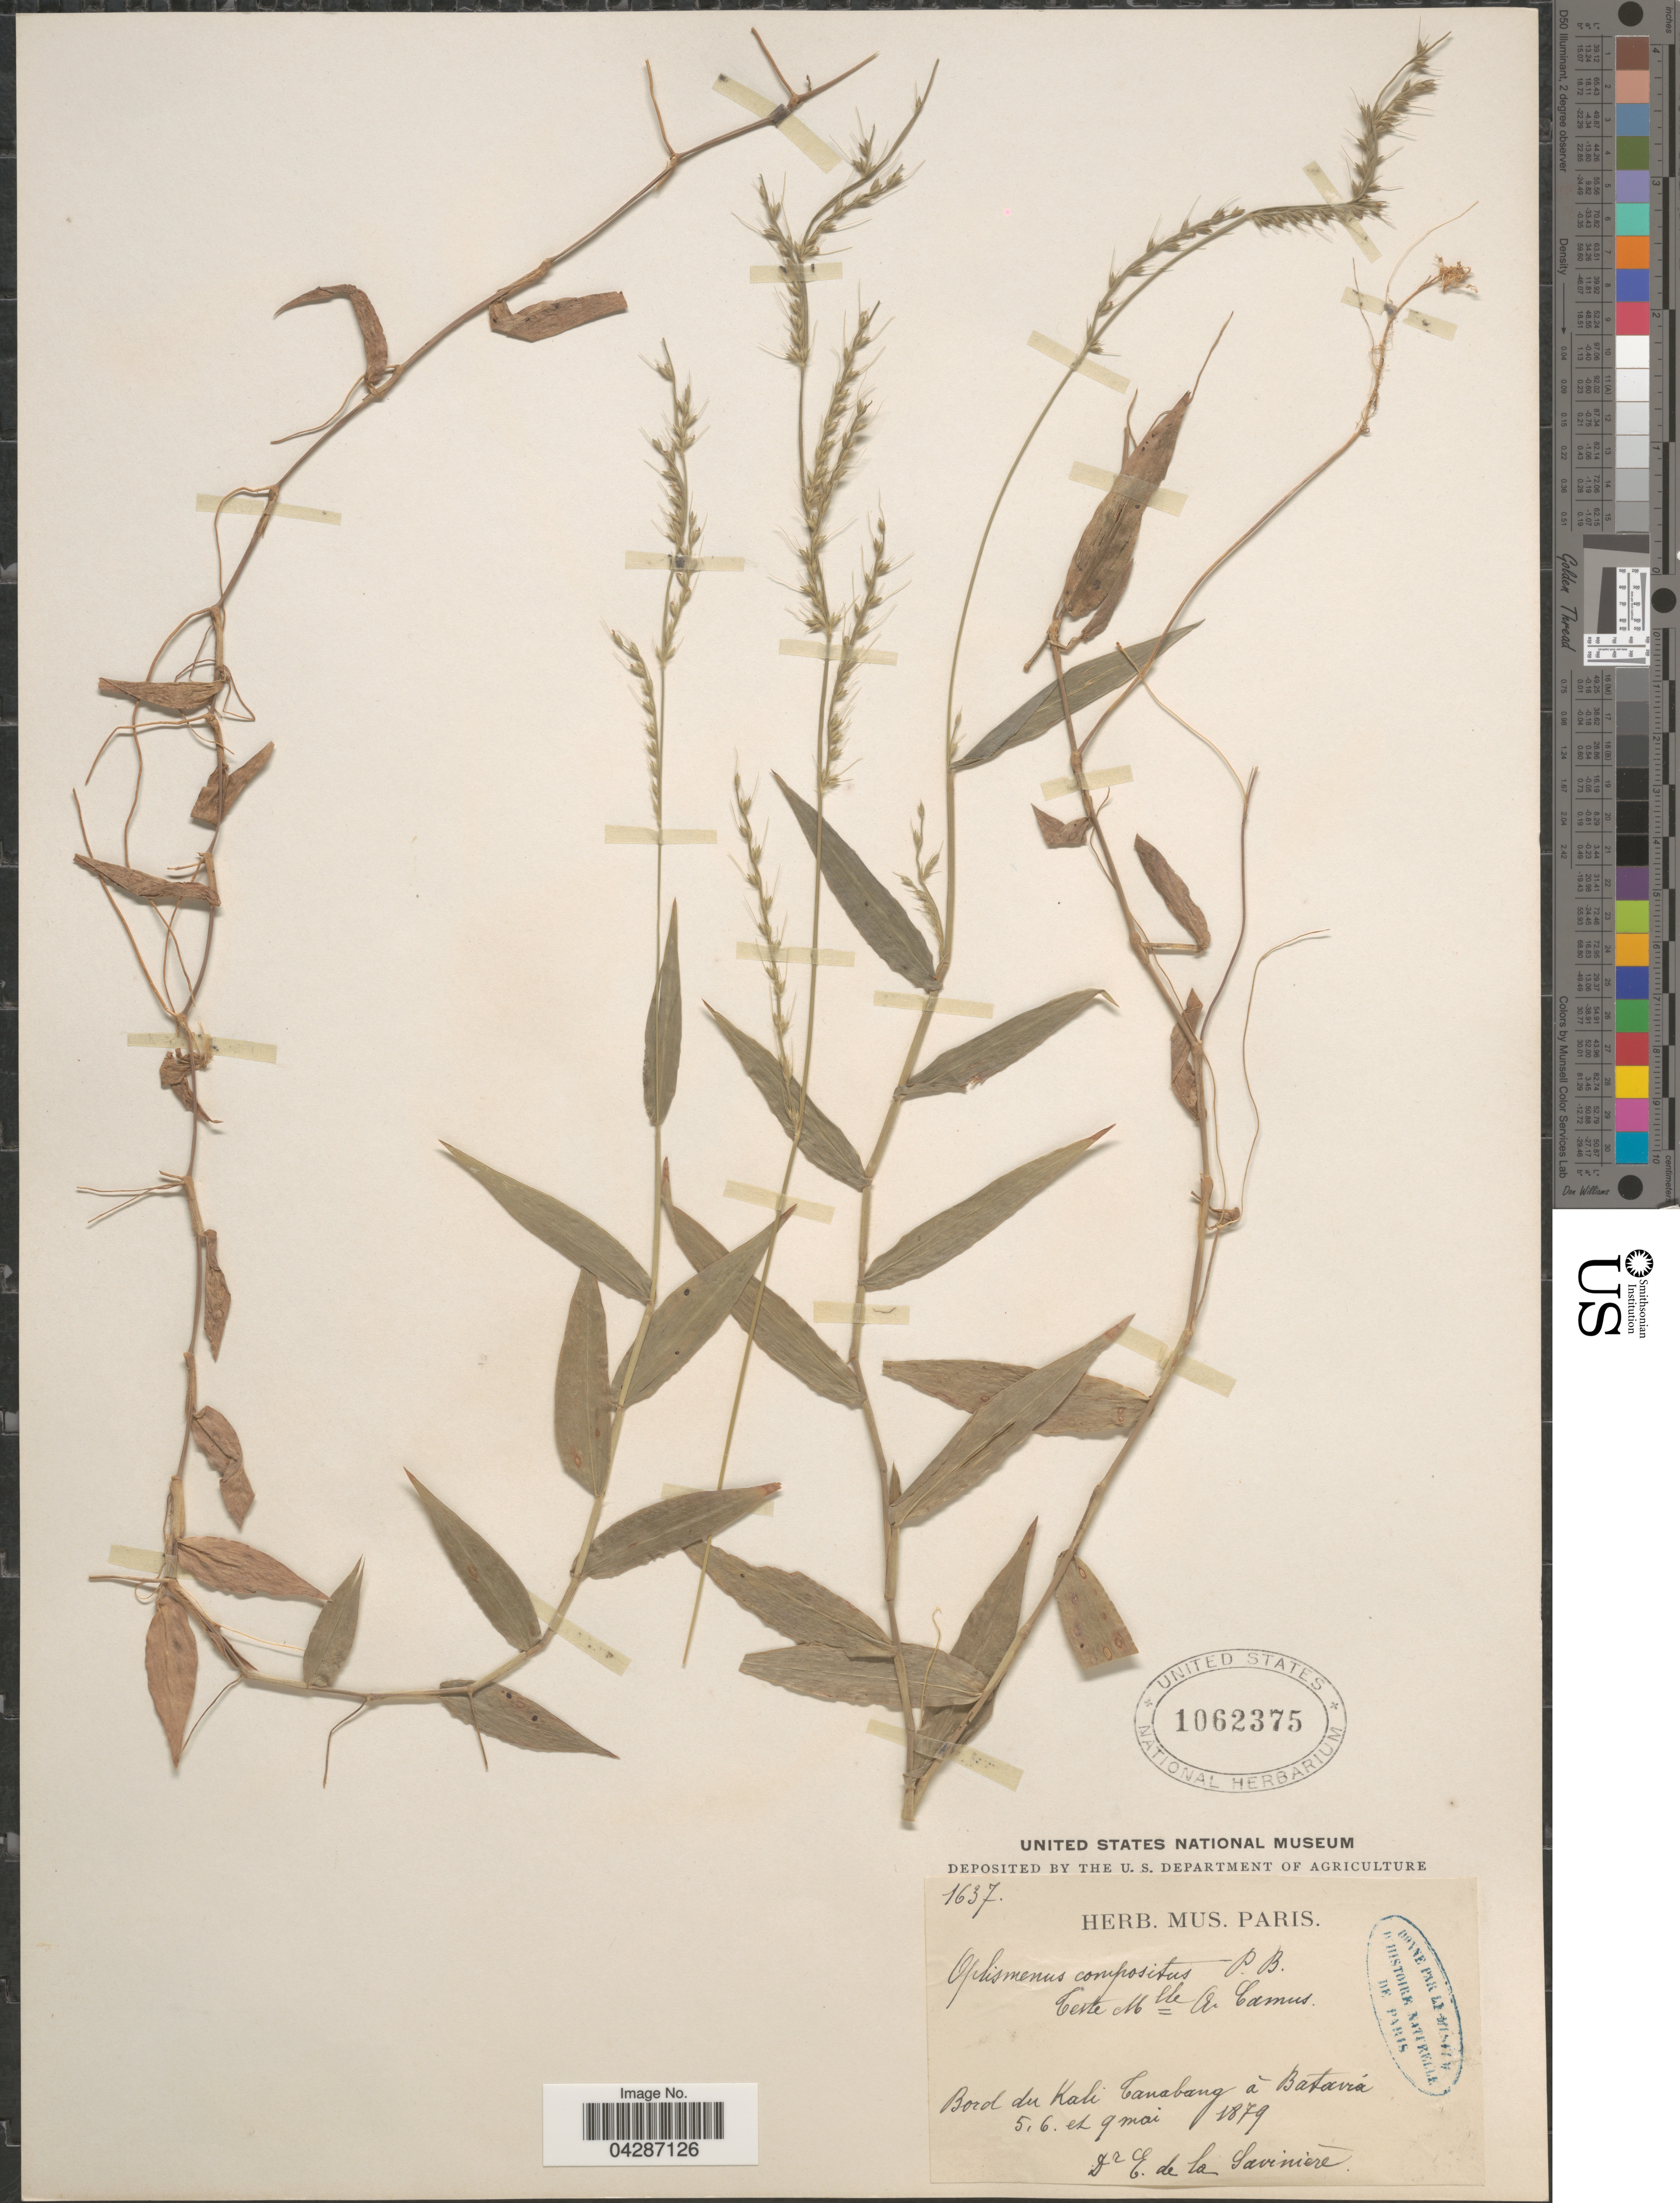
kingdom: Plantae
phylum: Tracheophyta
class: Liliopsida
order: Poales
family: Poaceae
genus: Oplismenus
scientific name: Oplismenus compositus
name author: (L.) P. Beauv.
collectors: E. Savinierra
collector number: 1637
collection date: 1879-05-05/1879-05-09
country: Indonesia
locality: Bord du Kali Tanabang à Batavía.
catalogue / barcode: US 1062375